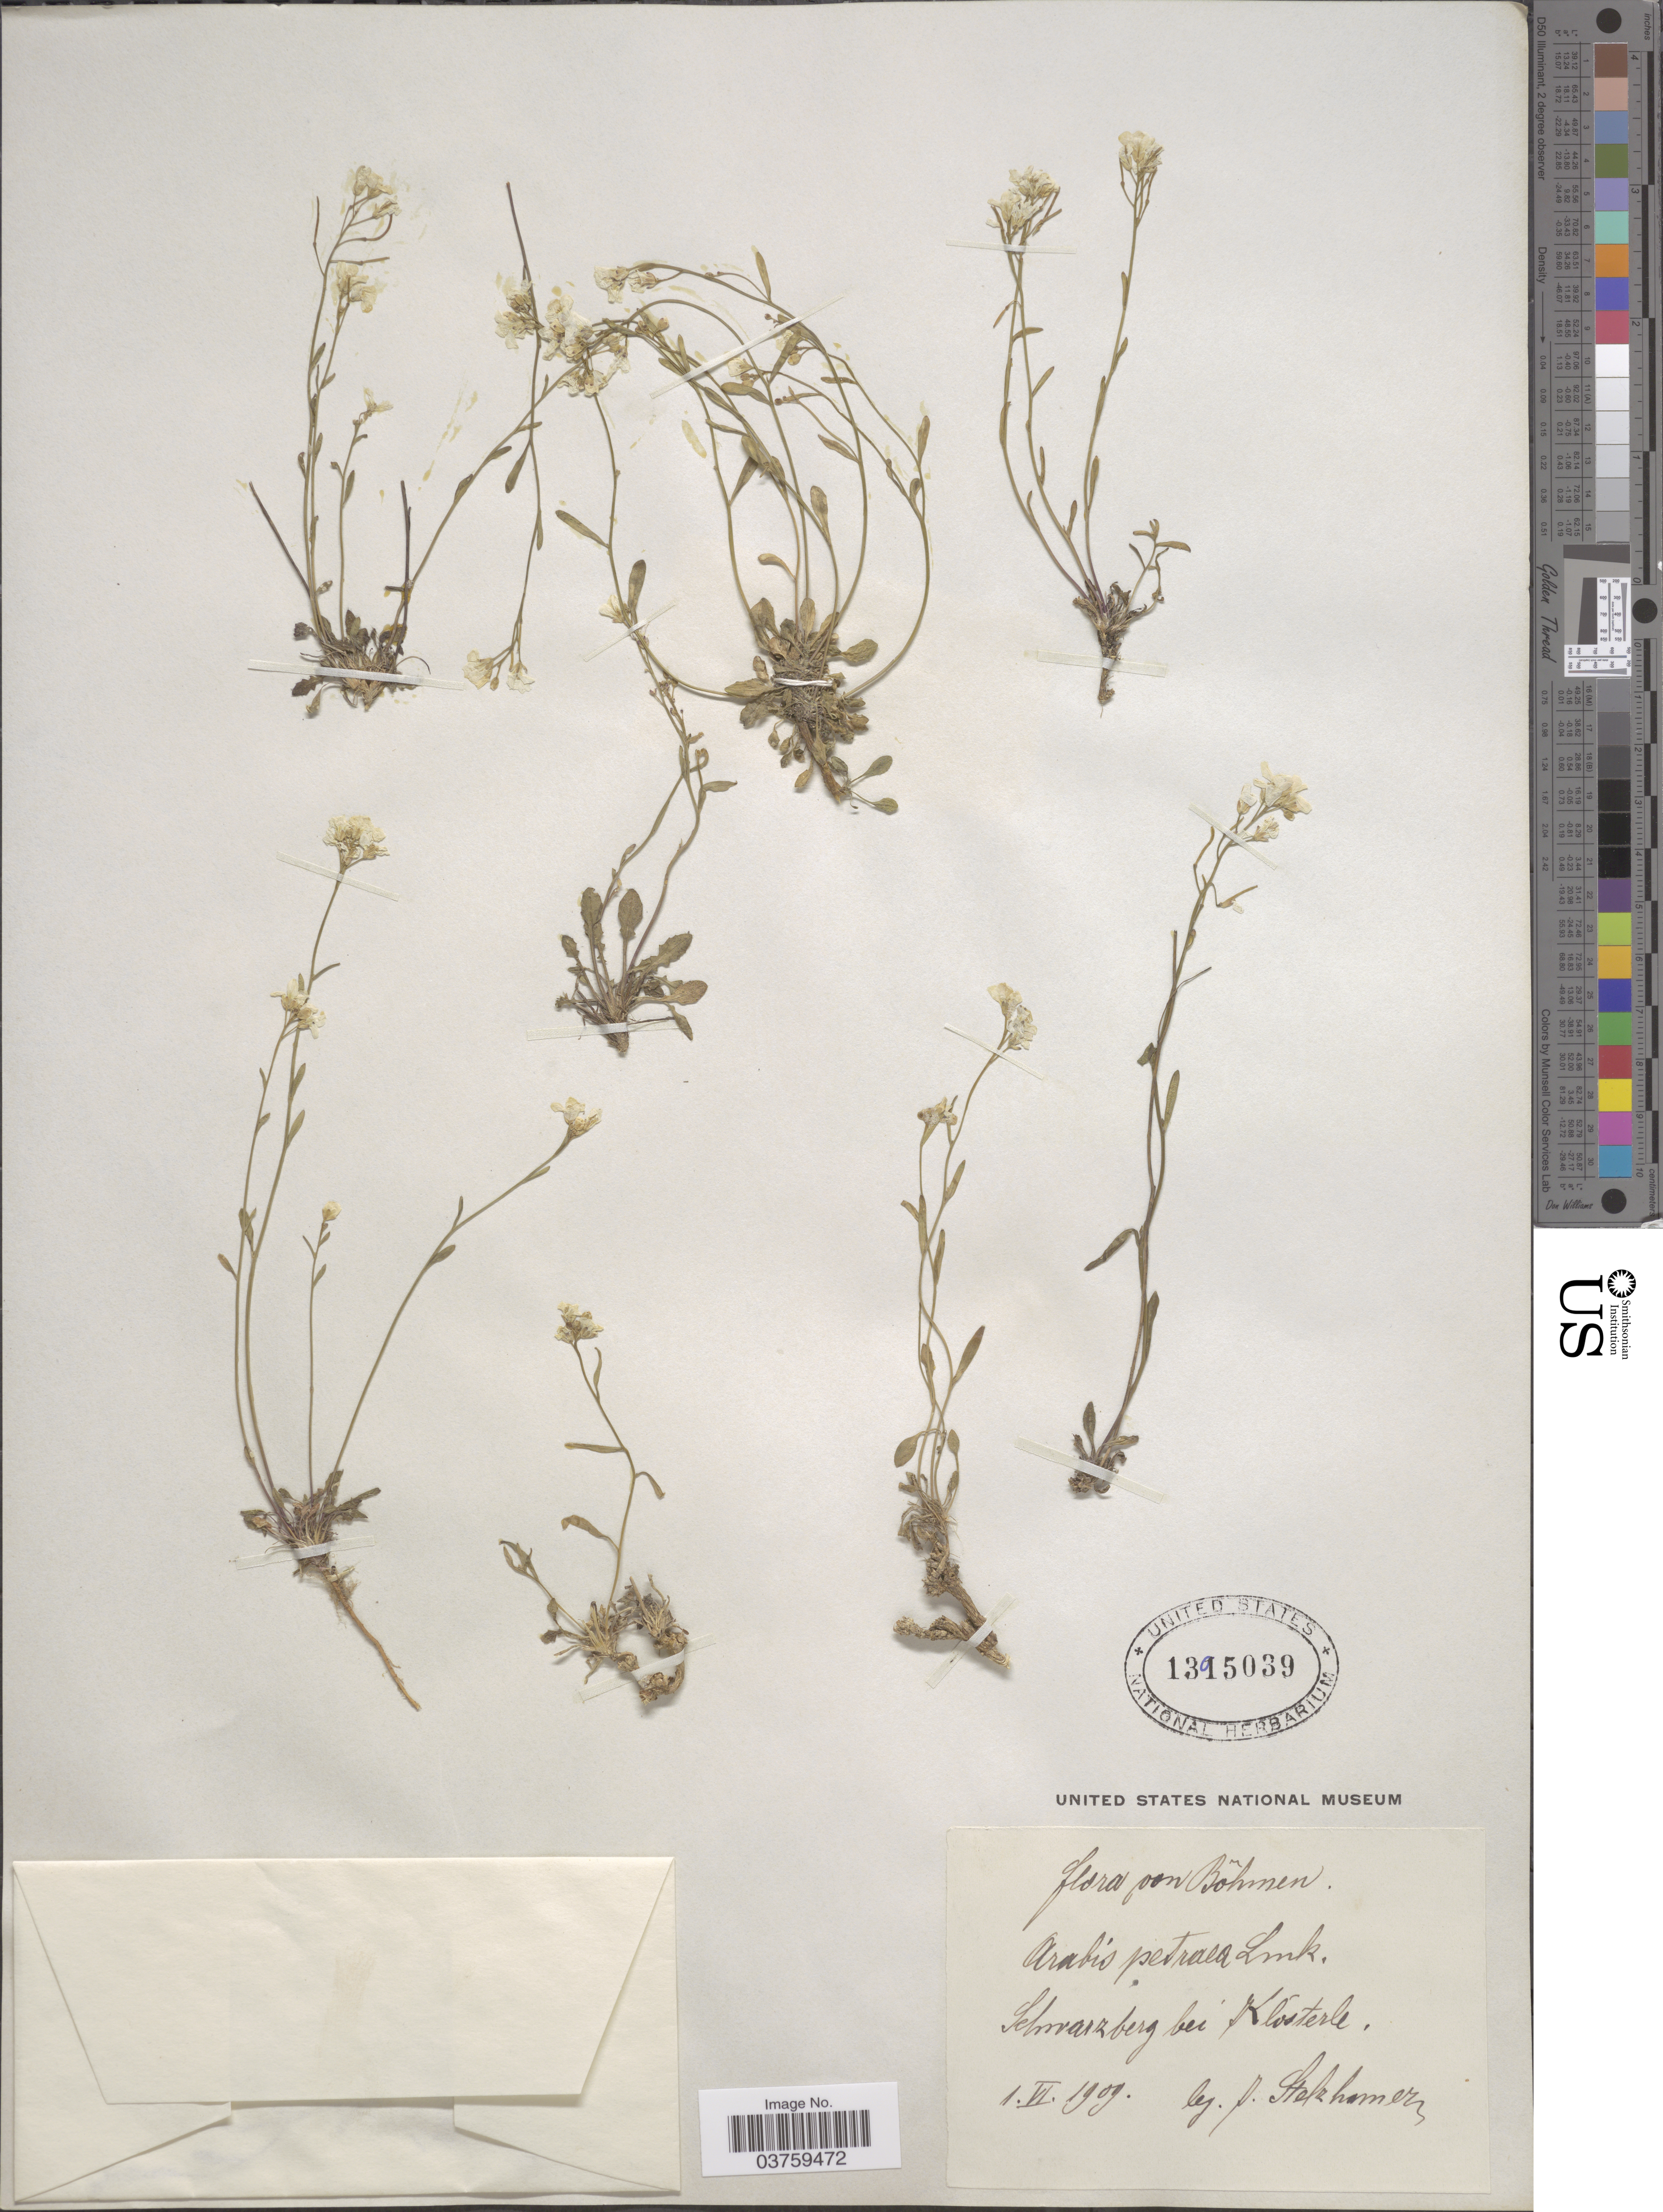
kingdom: Plantae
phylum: Tracheophyta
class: Magnoliopsida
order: Brassicales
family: Brassicaceae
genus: Arabis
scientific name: Arabis petraea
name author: (L.) Lam.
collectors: J. Stelzhamer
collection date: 1909-06-01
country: Czechia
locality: Böhmen. Schwarzberg bei Klosterle.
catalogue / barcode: US 1395039